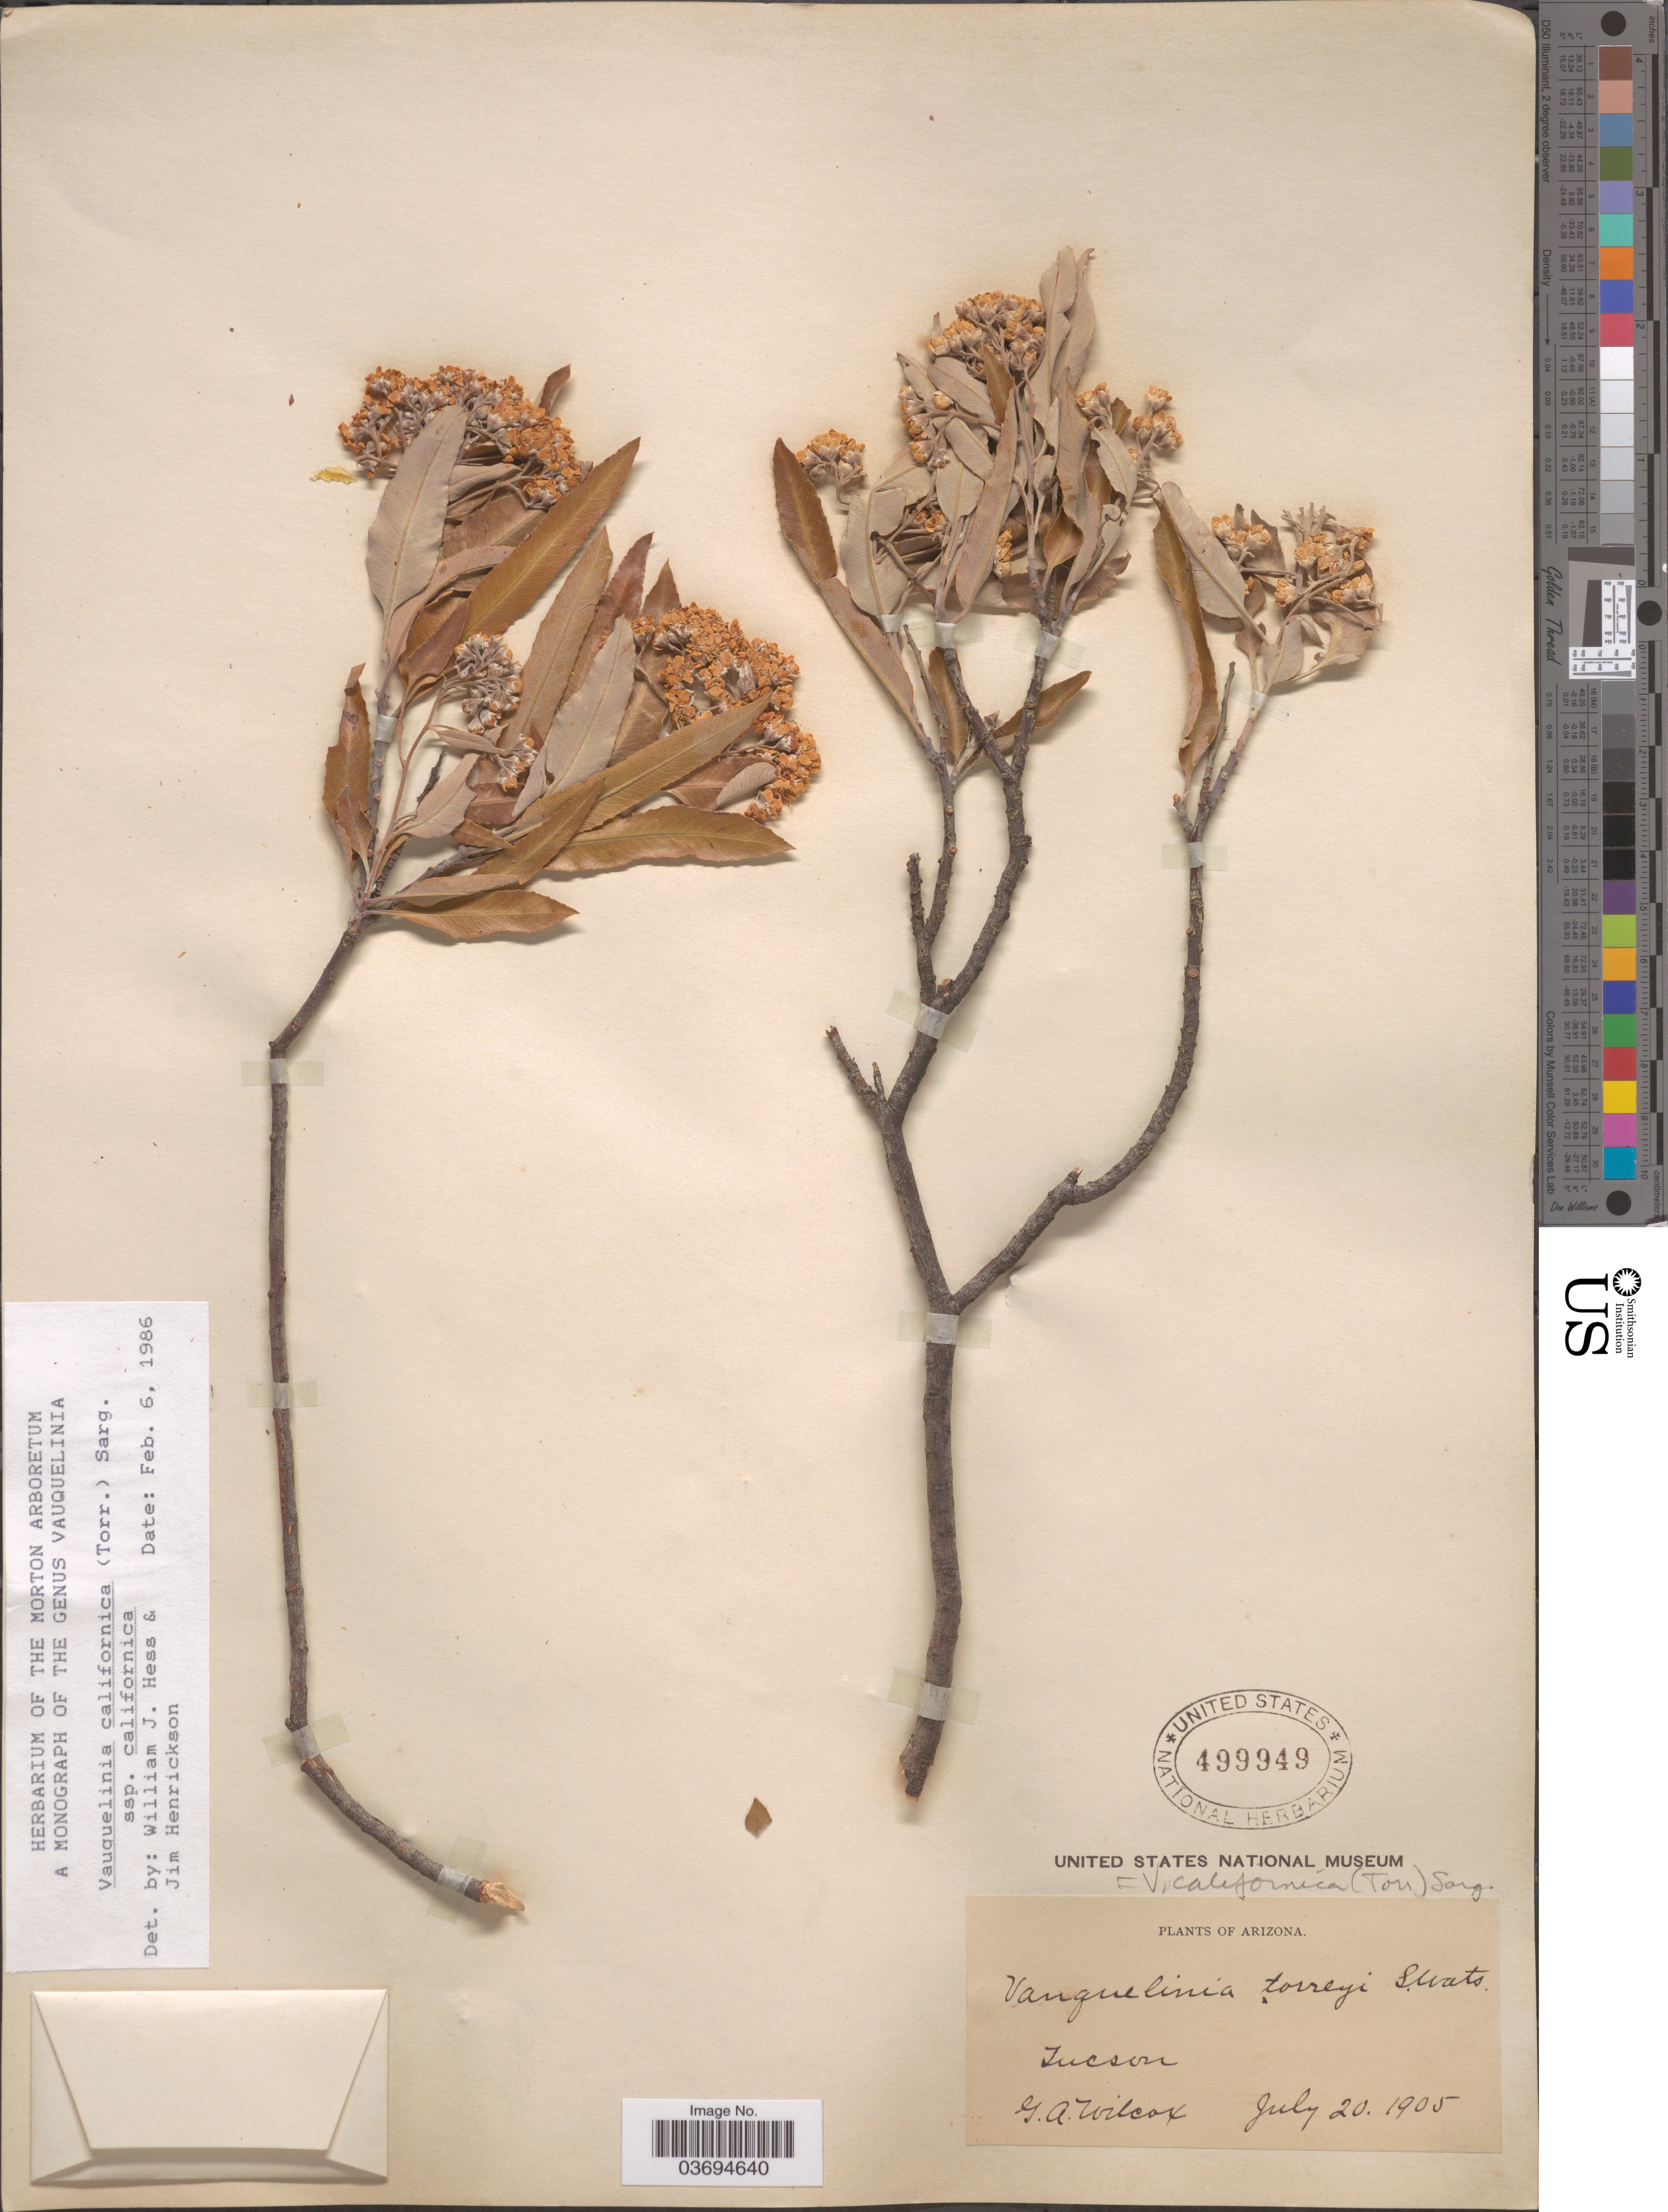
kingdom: Plantae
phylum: Tracheophyta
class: Magnoliopsida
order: Rosales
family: Rosaceae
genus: Vauquelinia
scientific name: Vauquelinia californica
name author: (Torr.) Sarg.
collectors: Mrs. G. Wilcox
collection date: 1905-07-20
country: United States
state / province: Arizona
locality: Tucson.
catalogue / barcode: US 499949